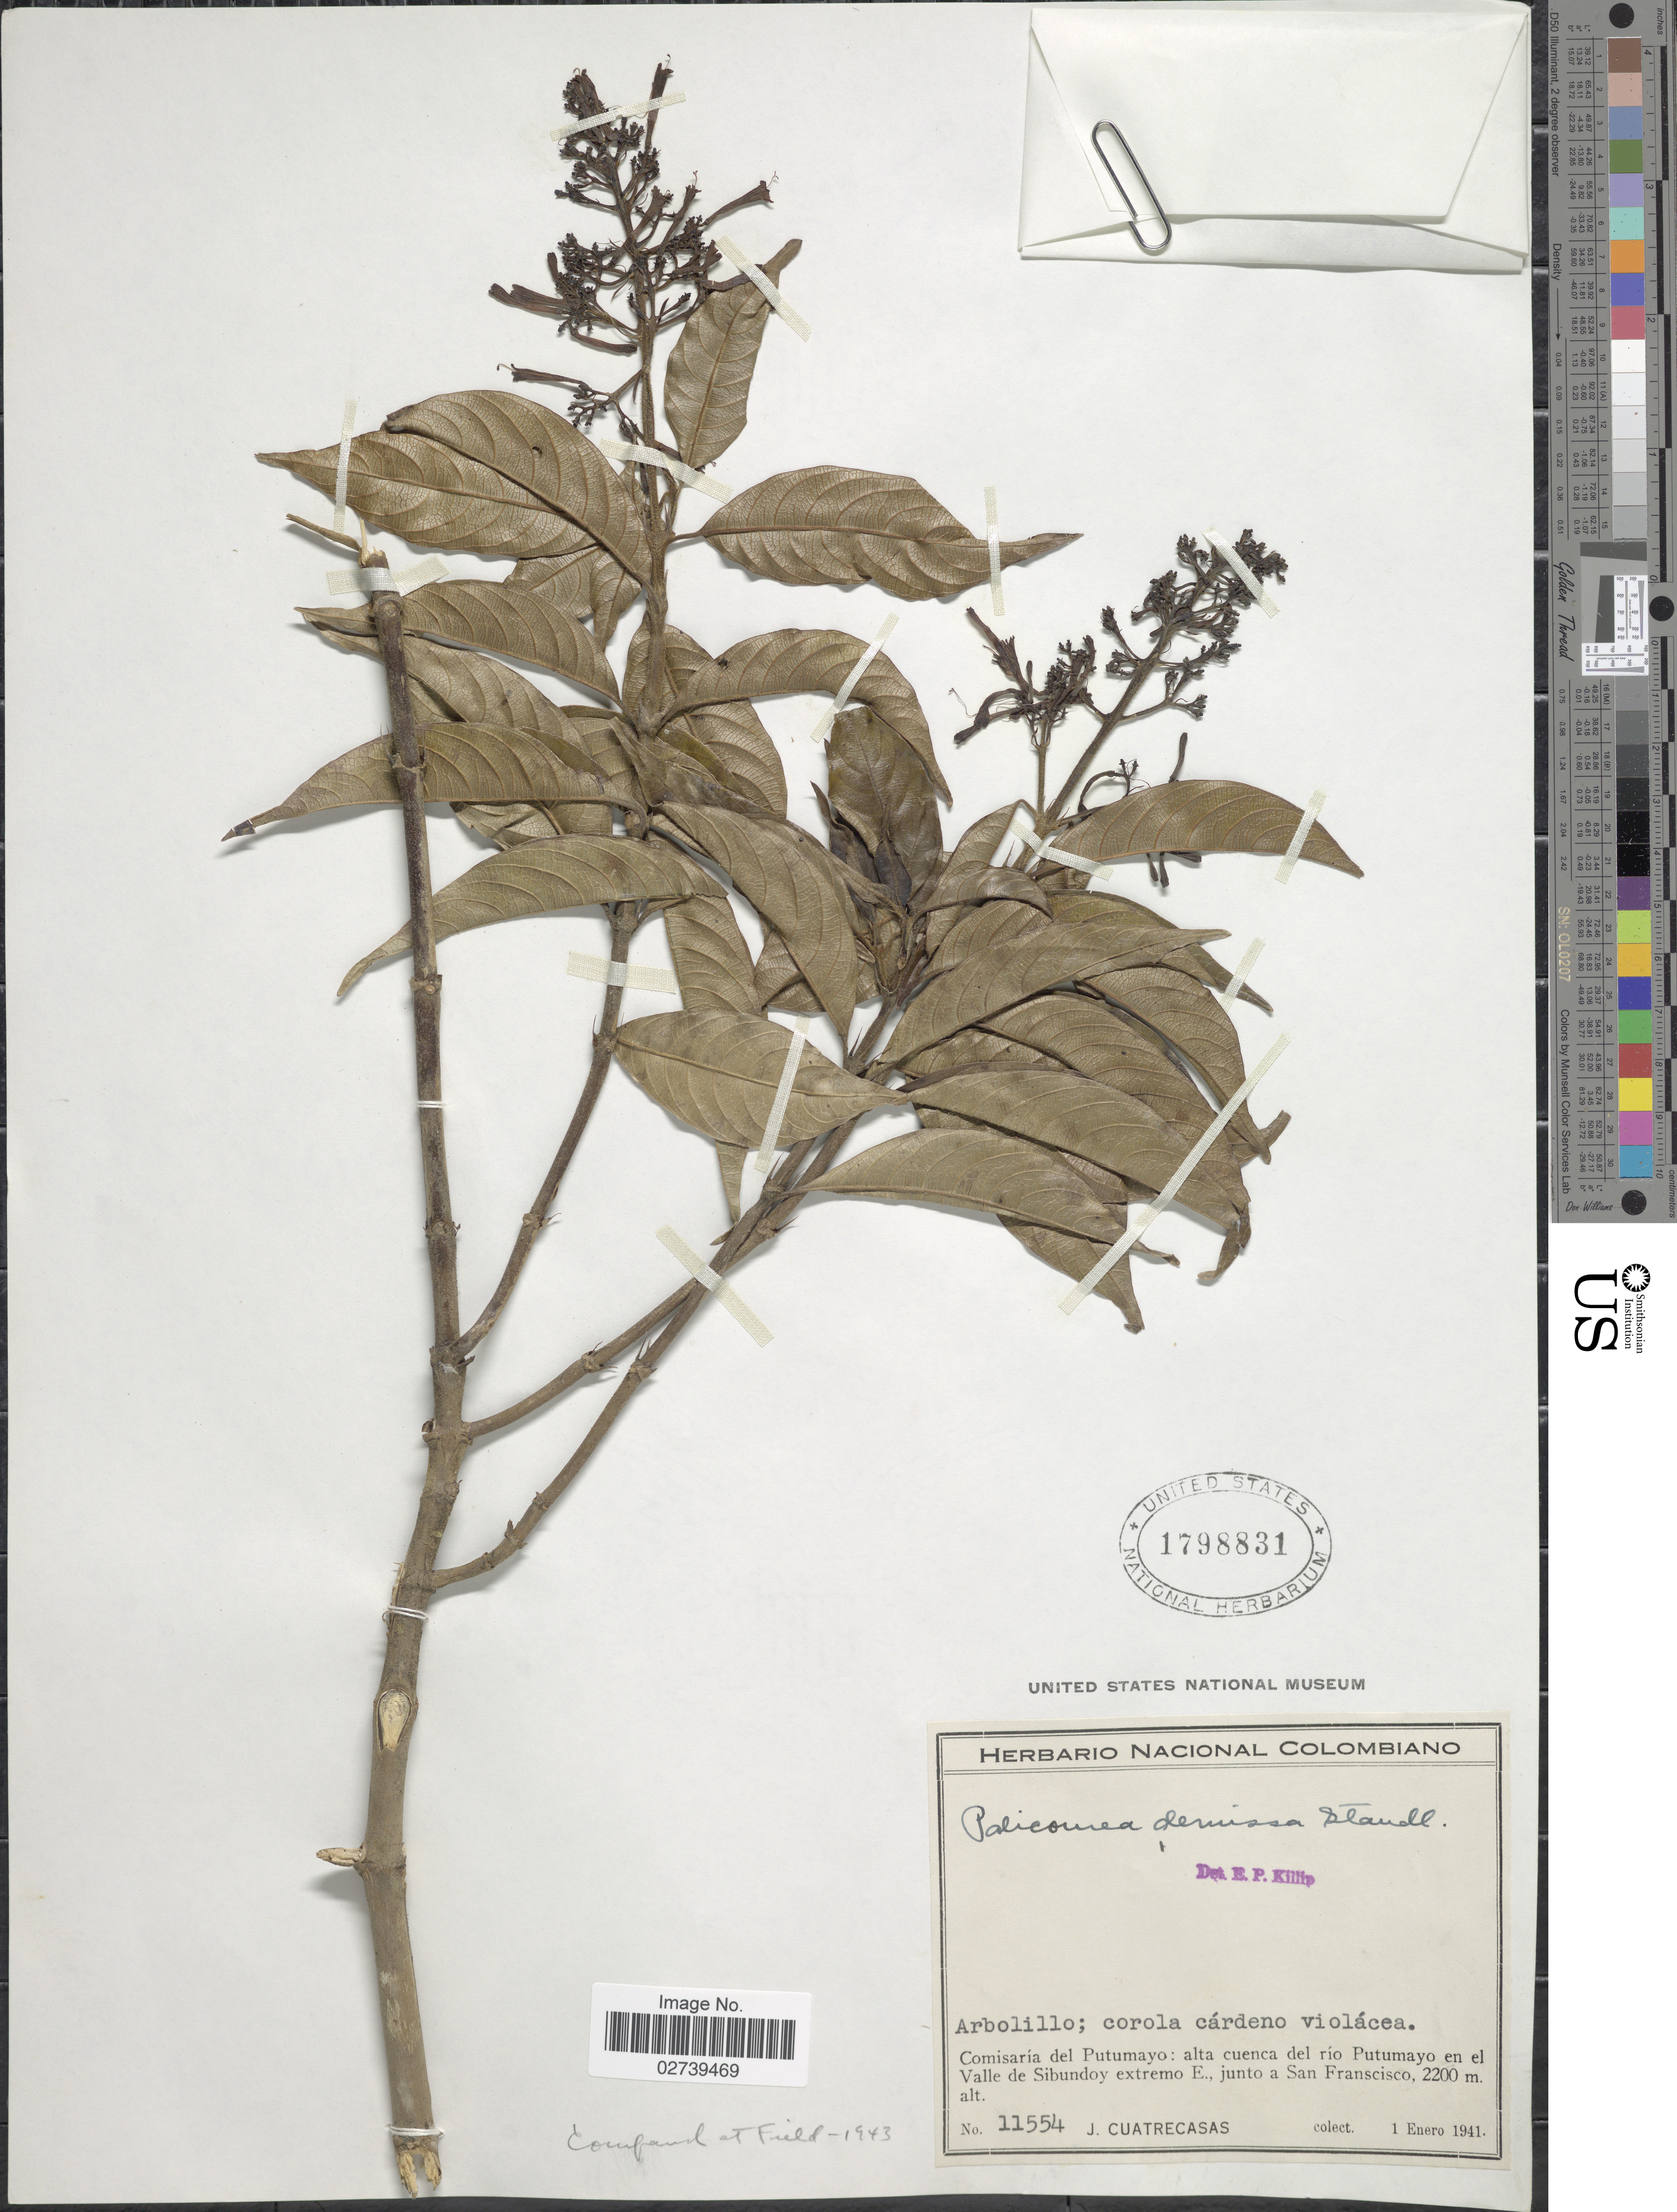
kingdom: Plantae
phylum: Tracheophyta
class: Magnoliopsida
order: Gentianales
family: Rubiaceae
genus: Palicourea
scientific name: Palicourea demissa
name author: Standl.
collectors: J. Cuatrecasas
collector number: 11554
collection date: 1941-01-01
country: Colombia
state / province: Putumayo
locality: Comisaria del Putumayo: alta cuenca del rio Putumayo en el Valle de Sibundoy extremo E., junto a San Francisco.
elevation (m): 2200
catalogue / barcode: US 1798831